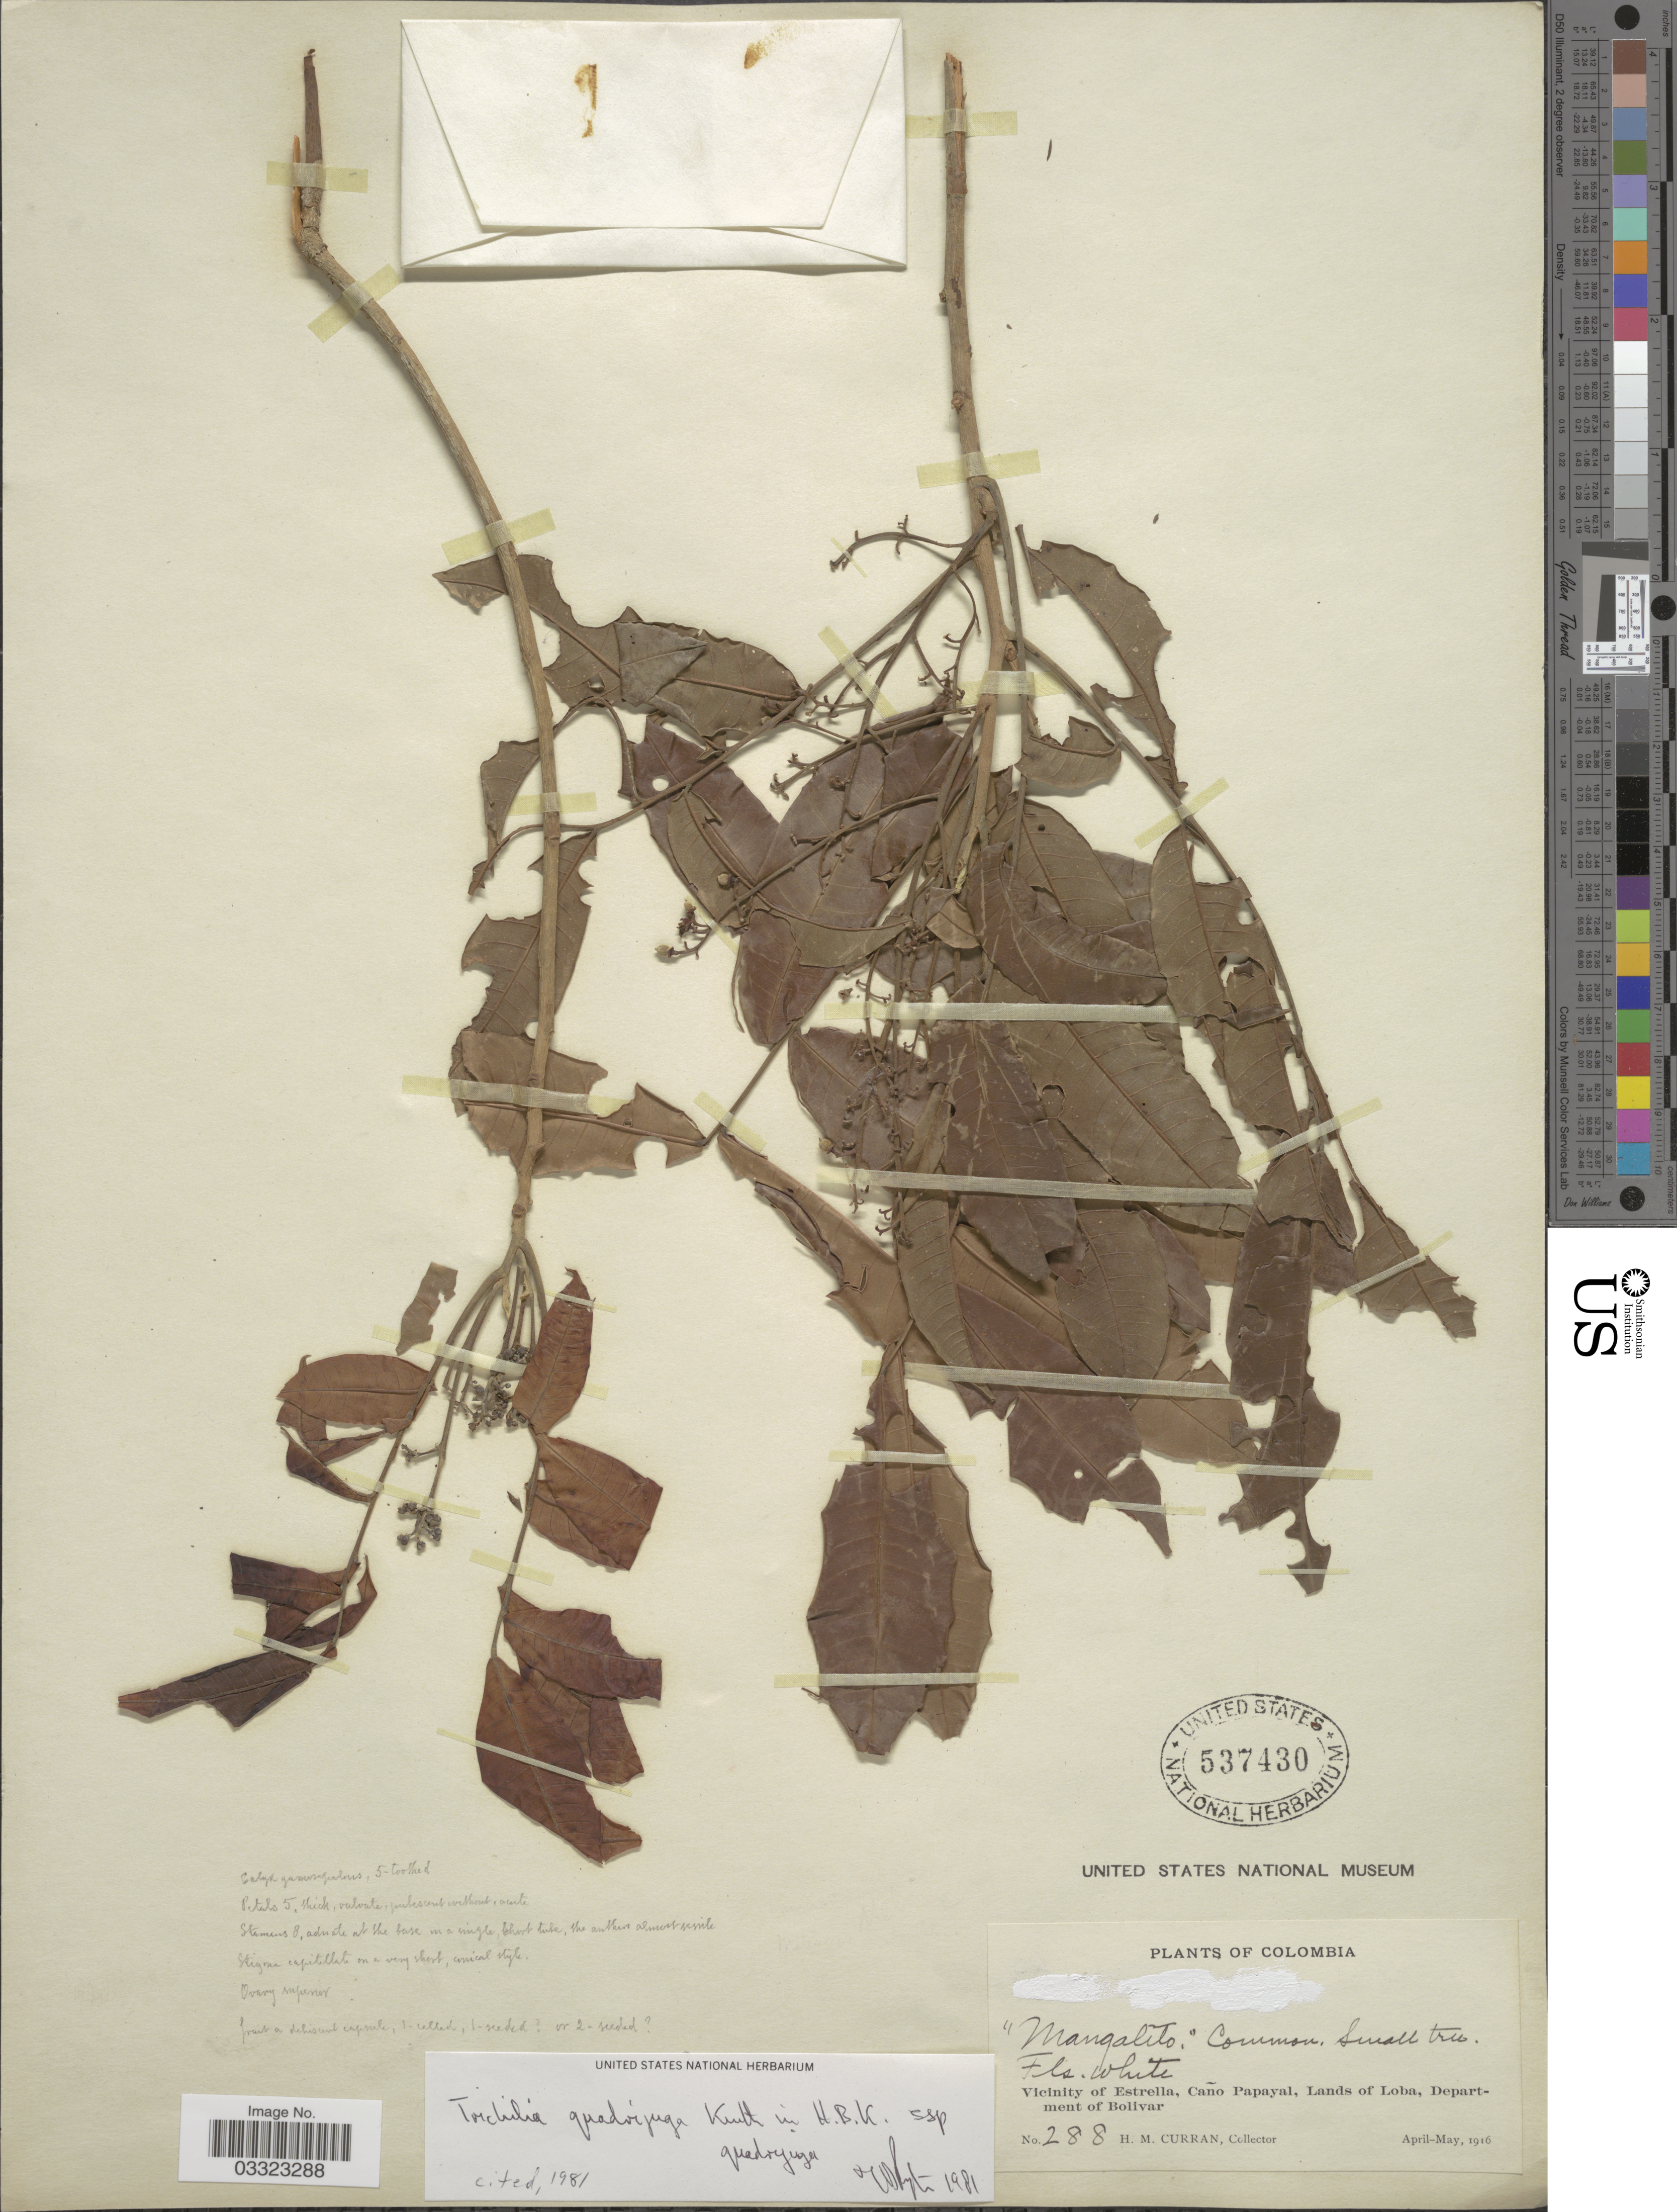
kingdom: Plantae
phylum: Tracheophyta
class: Magnoliopsida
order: Sapindales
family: Meliaceae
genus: Trichilia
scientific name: Trichilia quadrijuga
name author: Kunth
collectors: H. M. Curran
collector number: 288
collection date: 1916-04/1916-05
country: Colombia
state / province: Bolívar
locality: Vicinity of Estrella, Caño Papayal, Lands of Loba, Department of Bolivar.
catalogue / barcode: US 537430